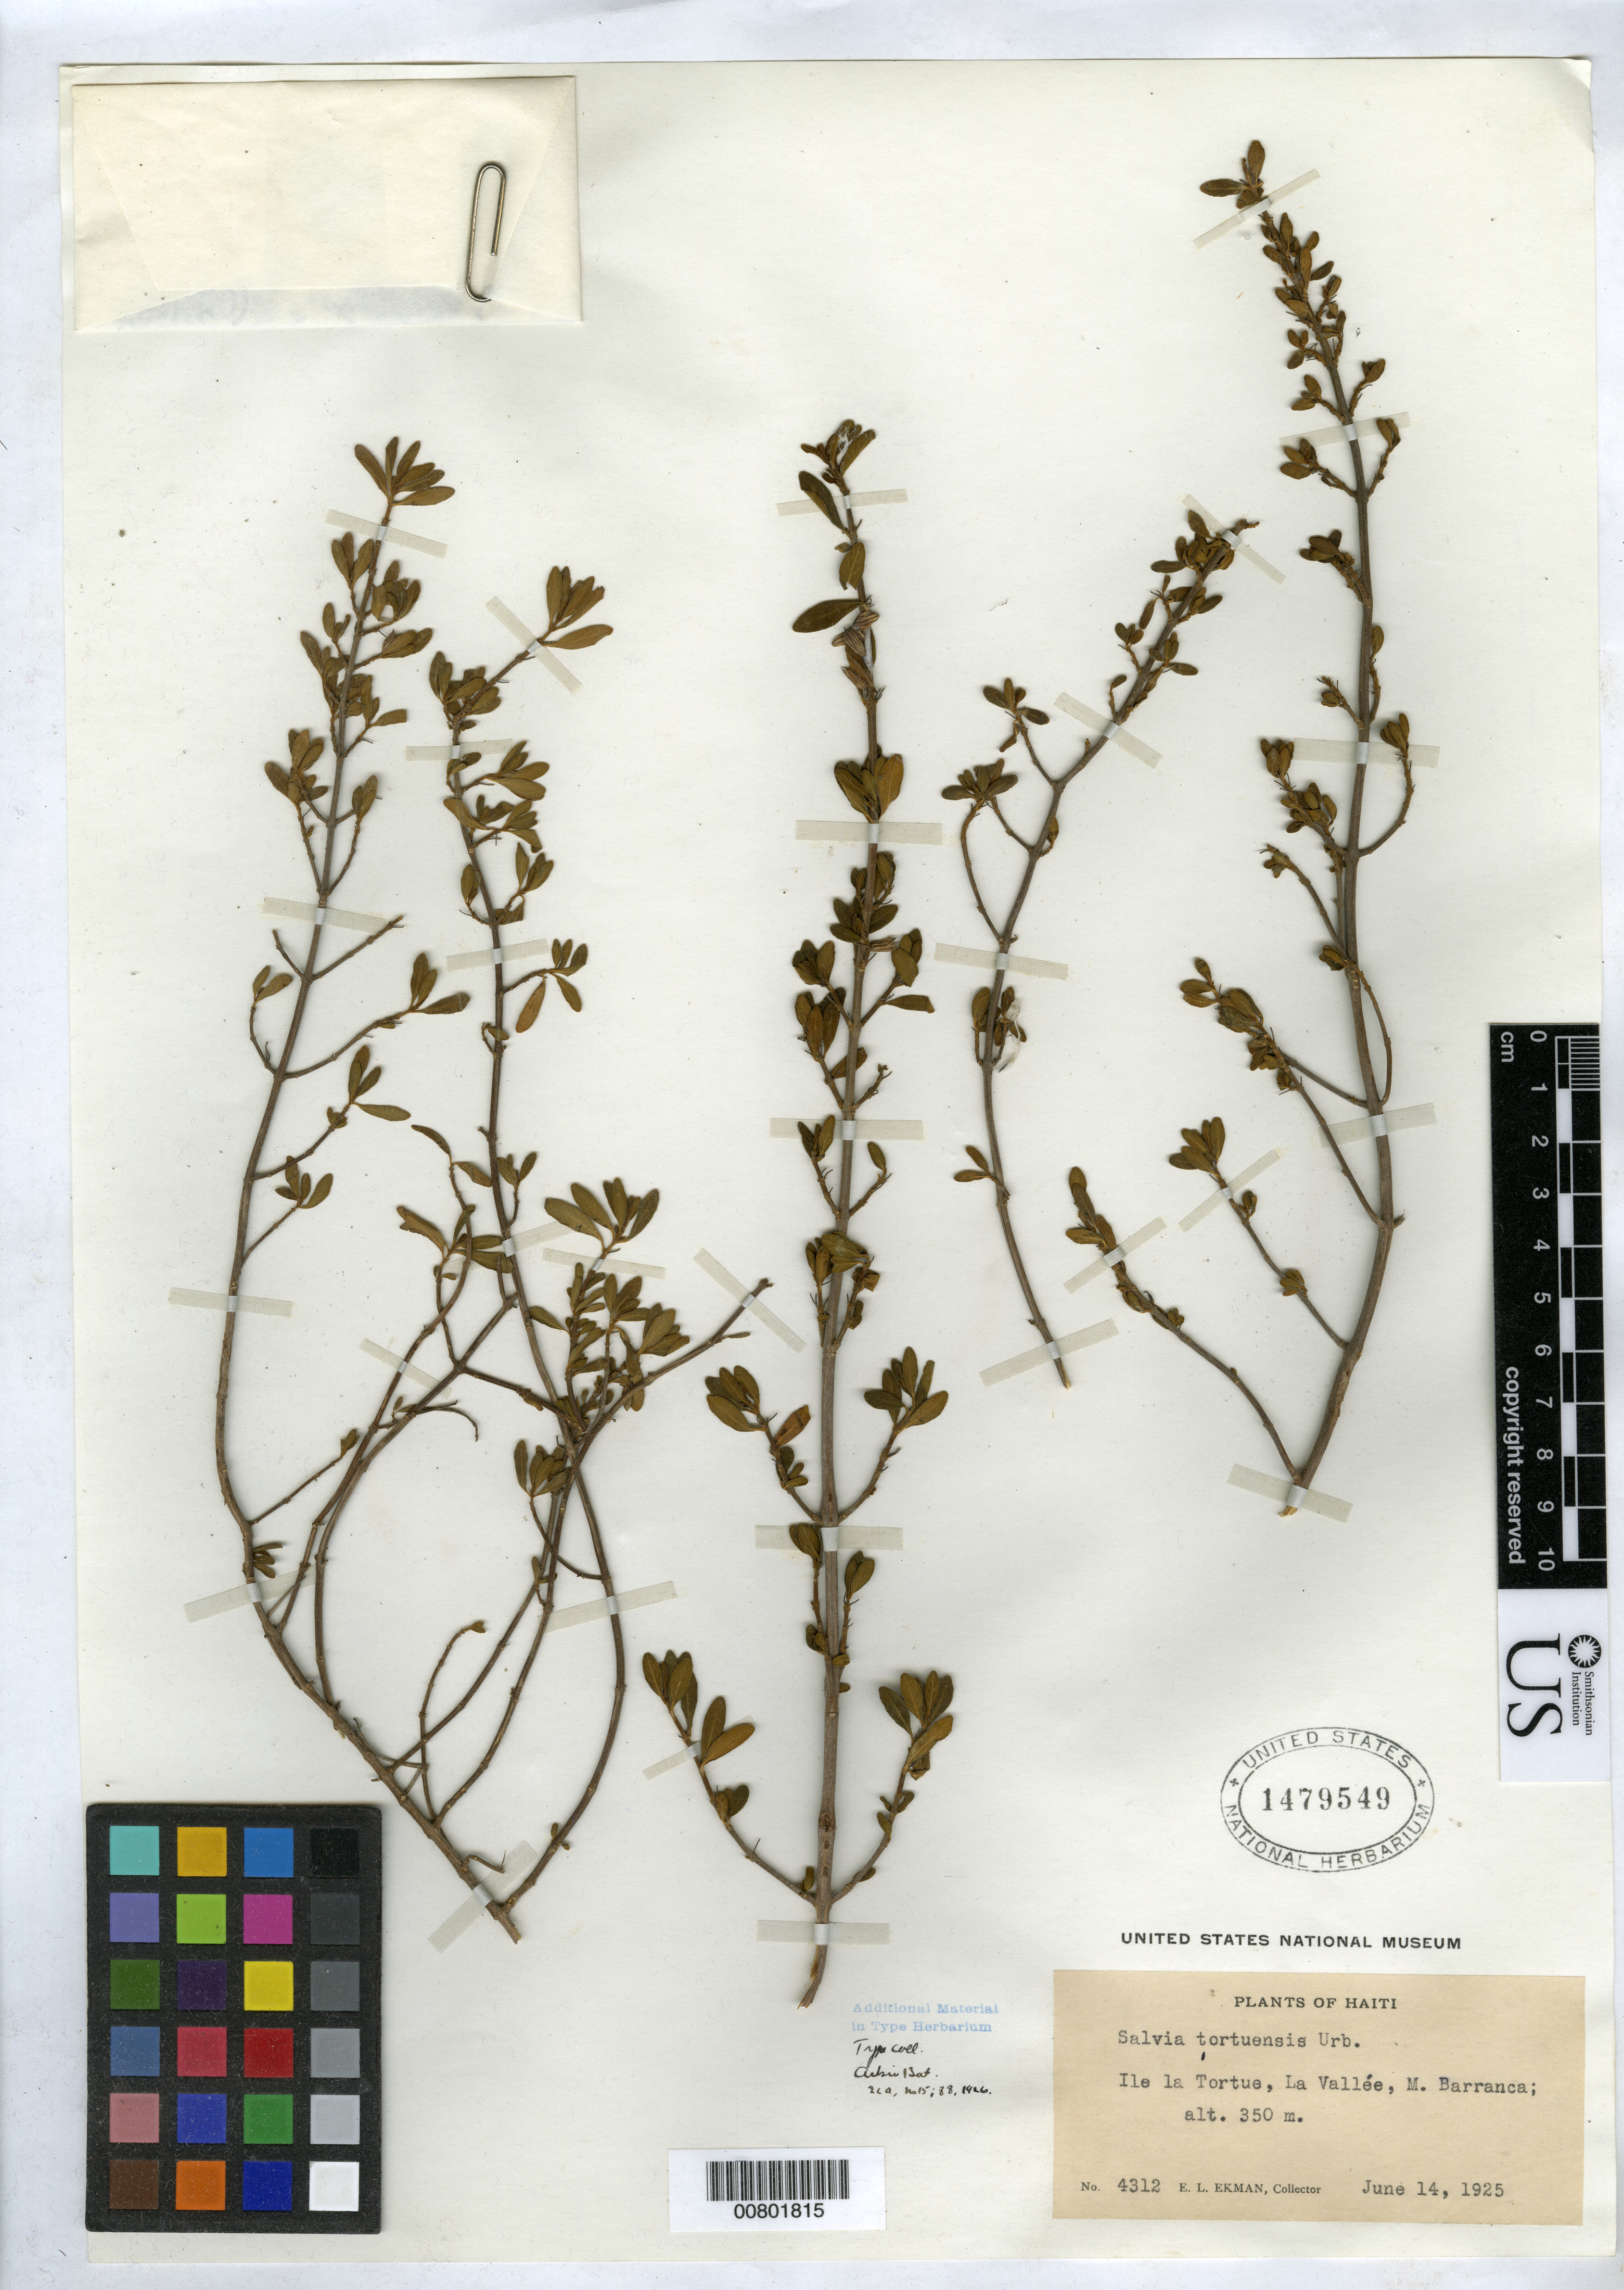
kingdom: Plantae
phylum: Tracheophyta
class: Magnoliopsida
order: Lamiales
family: Lamiaceae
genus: Salvia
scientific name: Salvia tortuensis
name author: Urb.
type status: Isotype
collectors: E. L. Ekman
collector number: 4312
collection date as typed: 14 Jun 1925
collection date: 1925-06-14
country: Haiti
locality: Ile de la Tortue, La Vallee, M. Barranca.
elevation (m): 350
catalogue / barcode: US 1479549